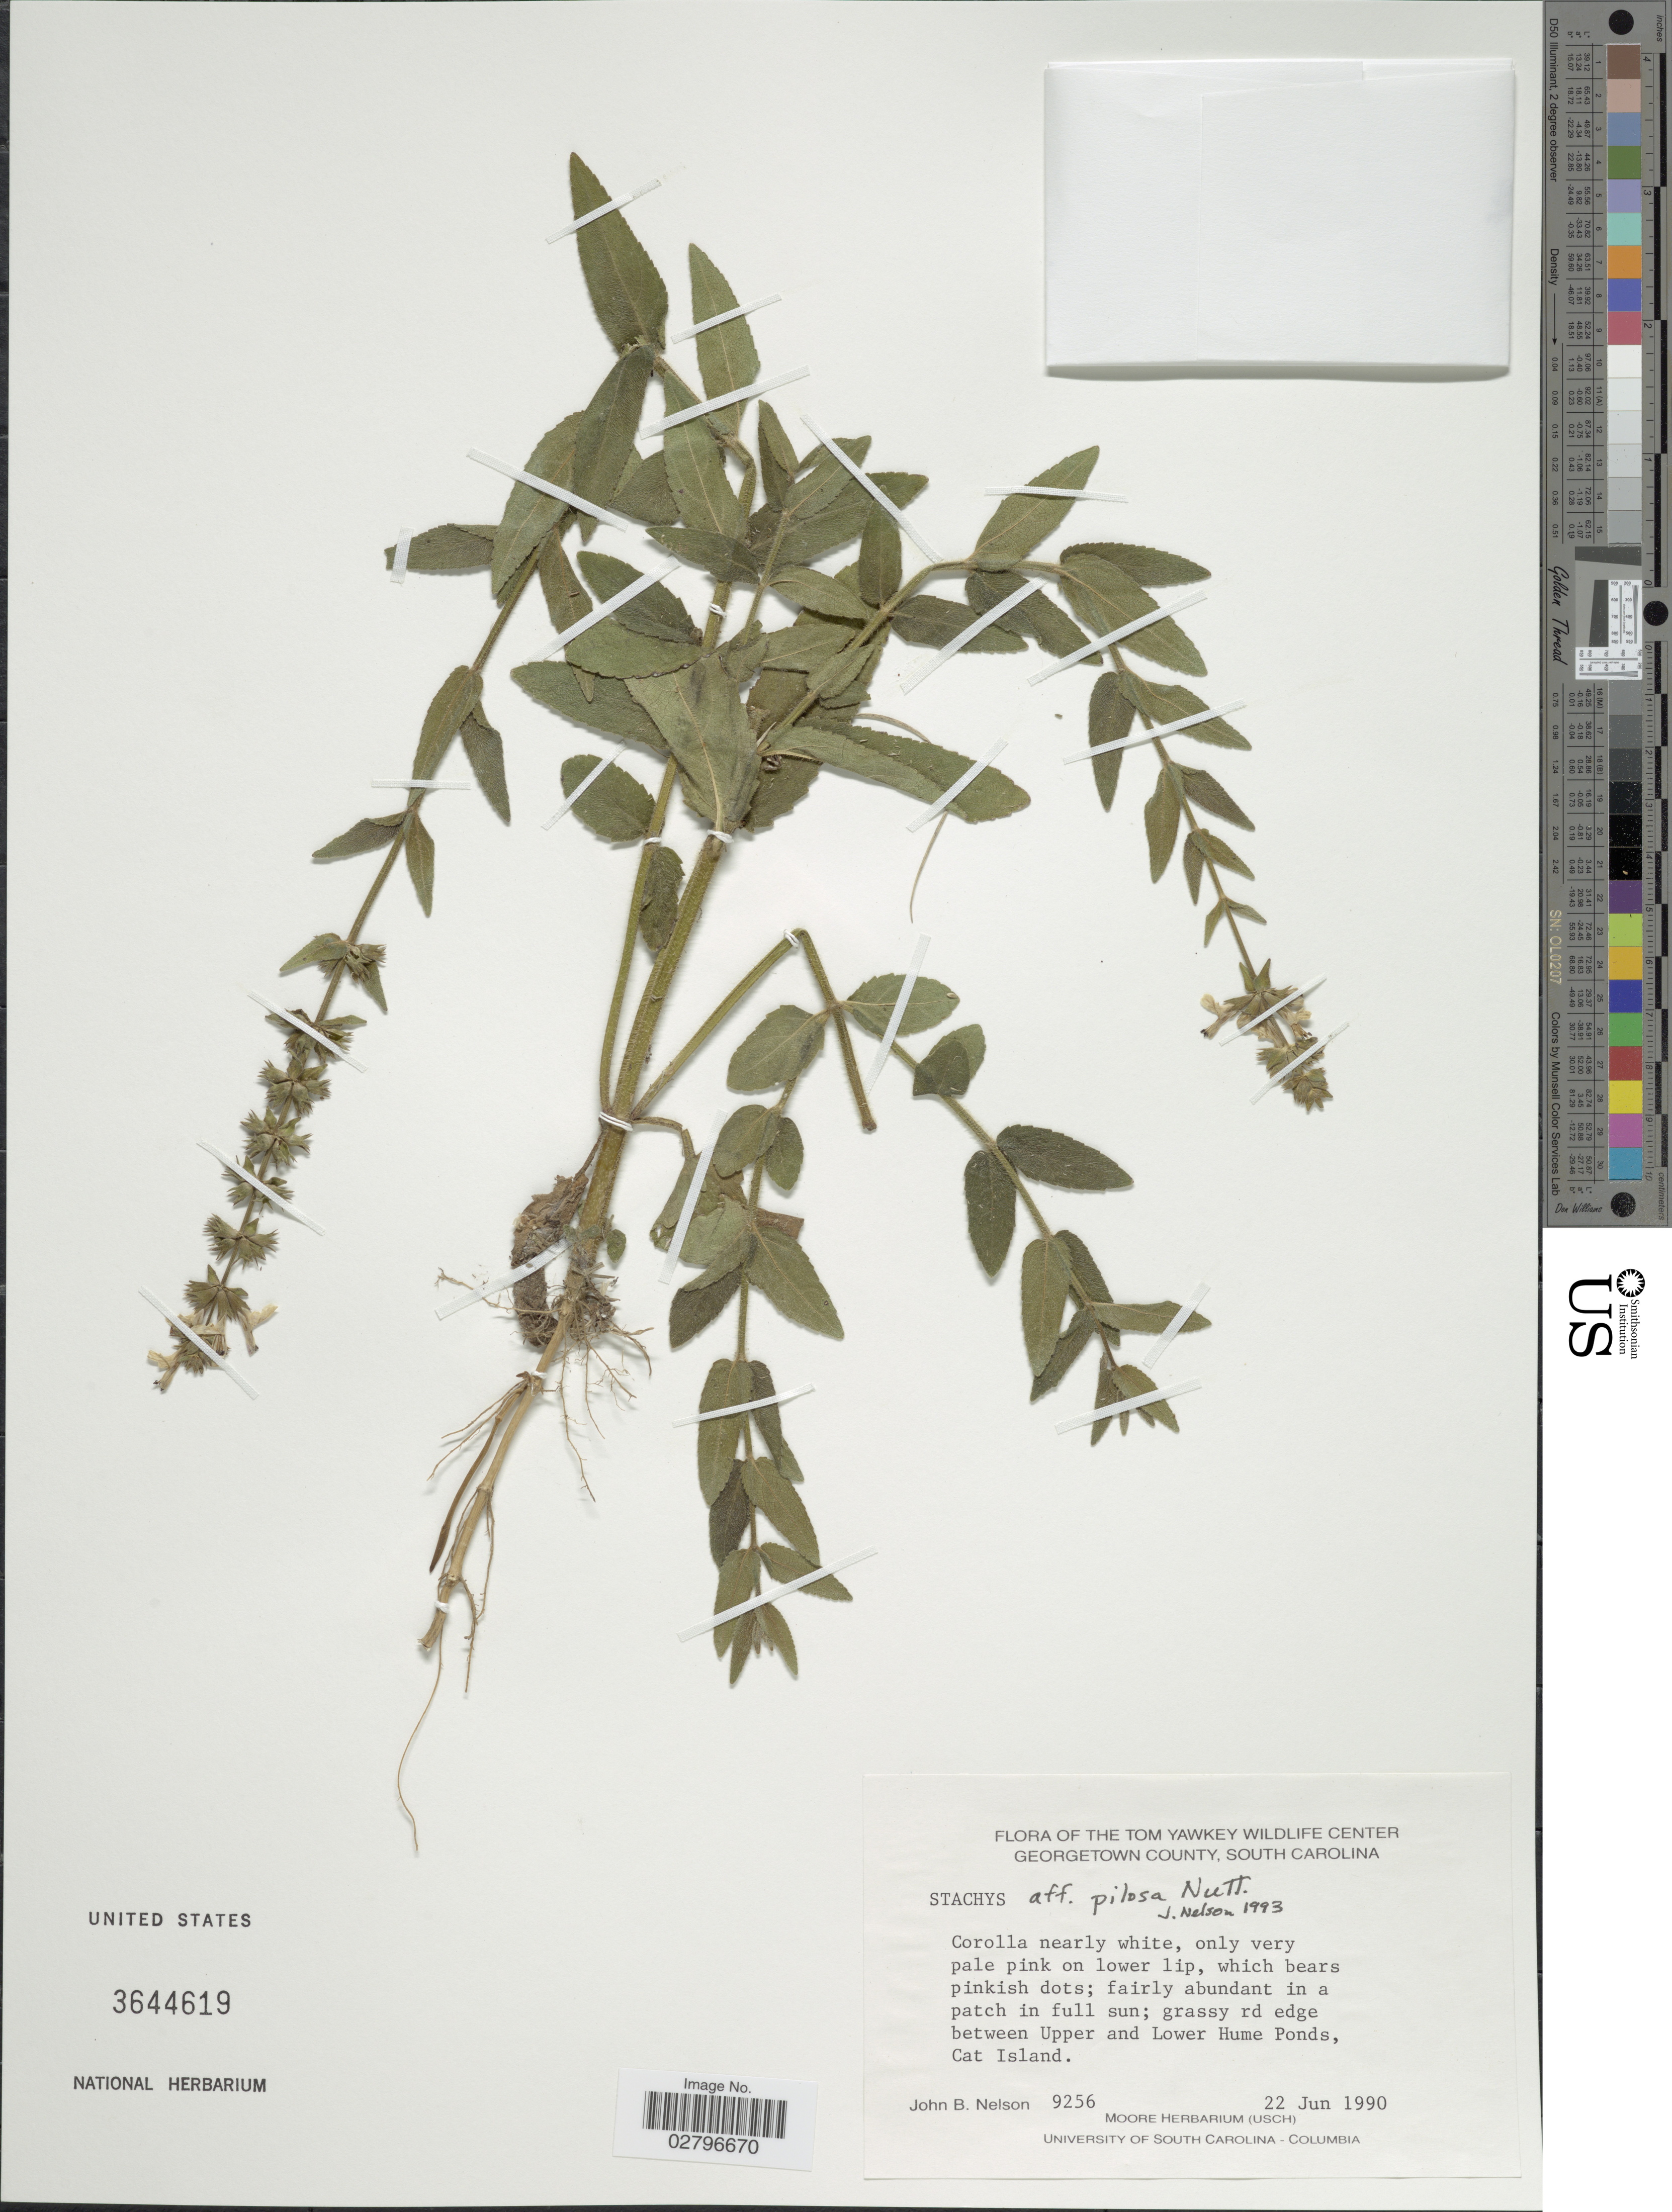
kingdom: Plantae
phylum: Tracheophyta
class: Magnoliopsida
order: Lamiales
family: Lamiaceae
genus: Stachys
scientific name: Stachys pilosa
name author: Nutt.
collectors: J. B. Nelson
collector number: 9256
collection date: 1990-06-22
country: United States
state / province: South Carolina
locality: Tom Yawkey Wildlife Center, Georgetown County; grassy rd edge between Upper and Lower Hume Ponds, Cat Island.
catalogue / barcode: US 3644619